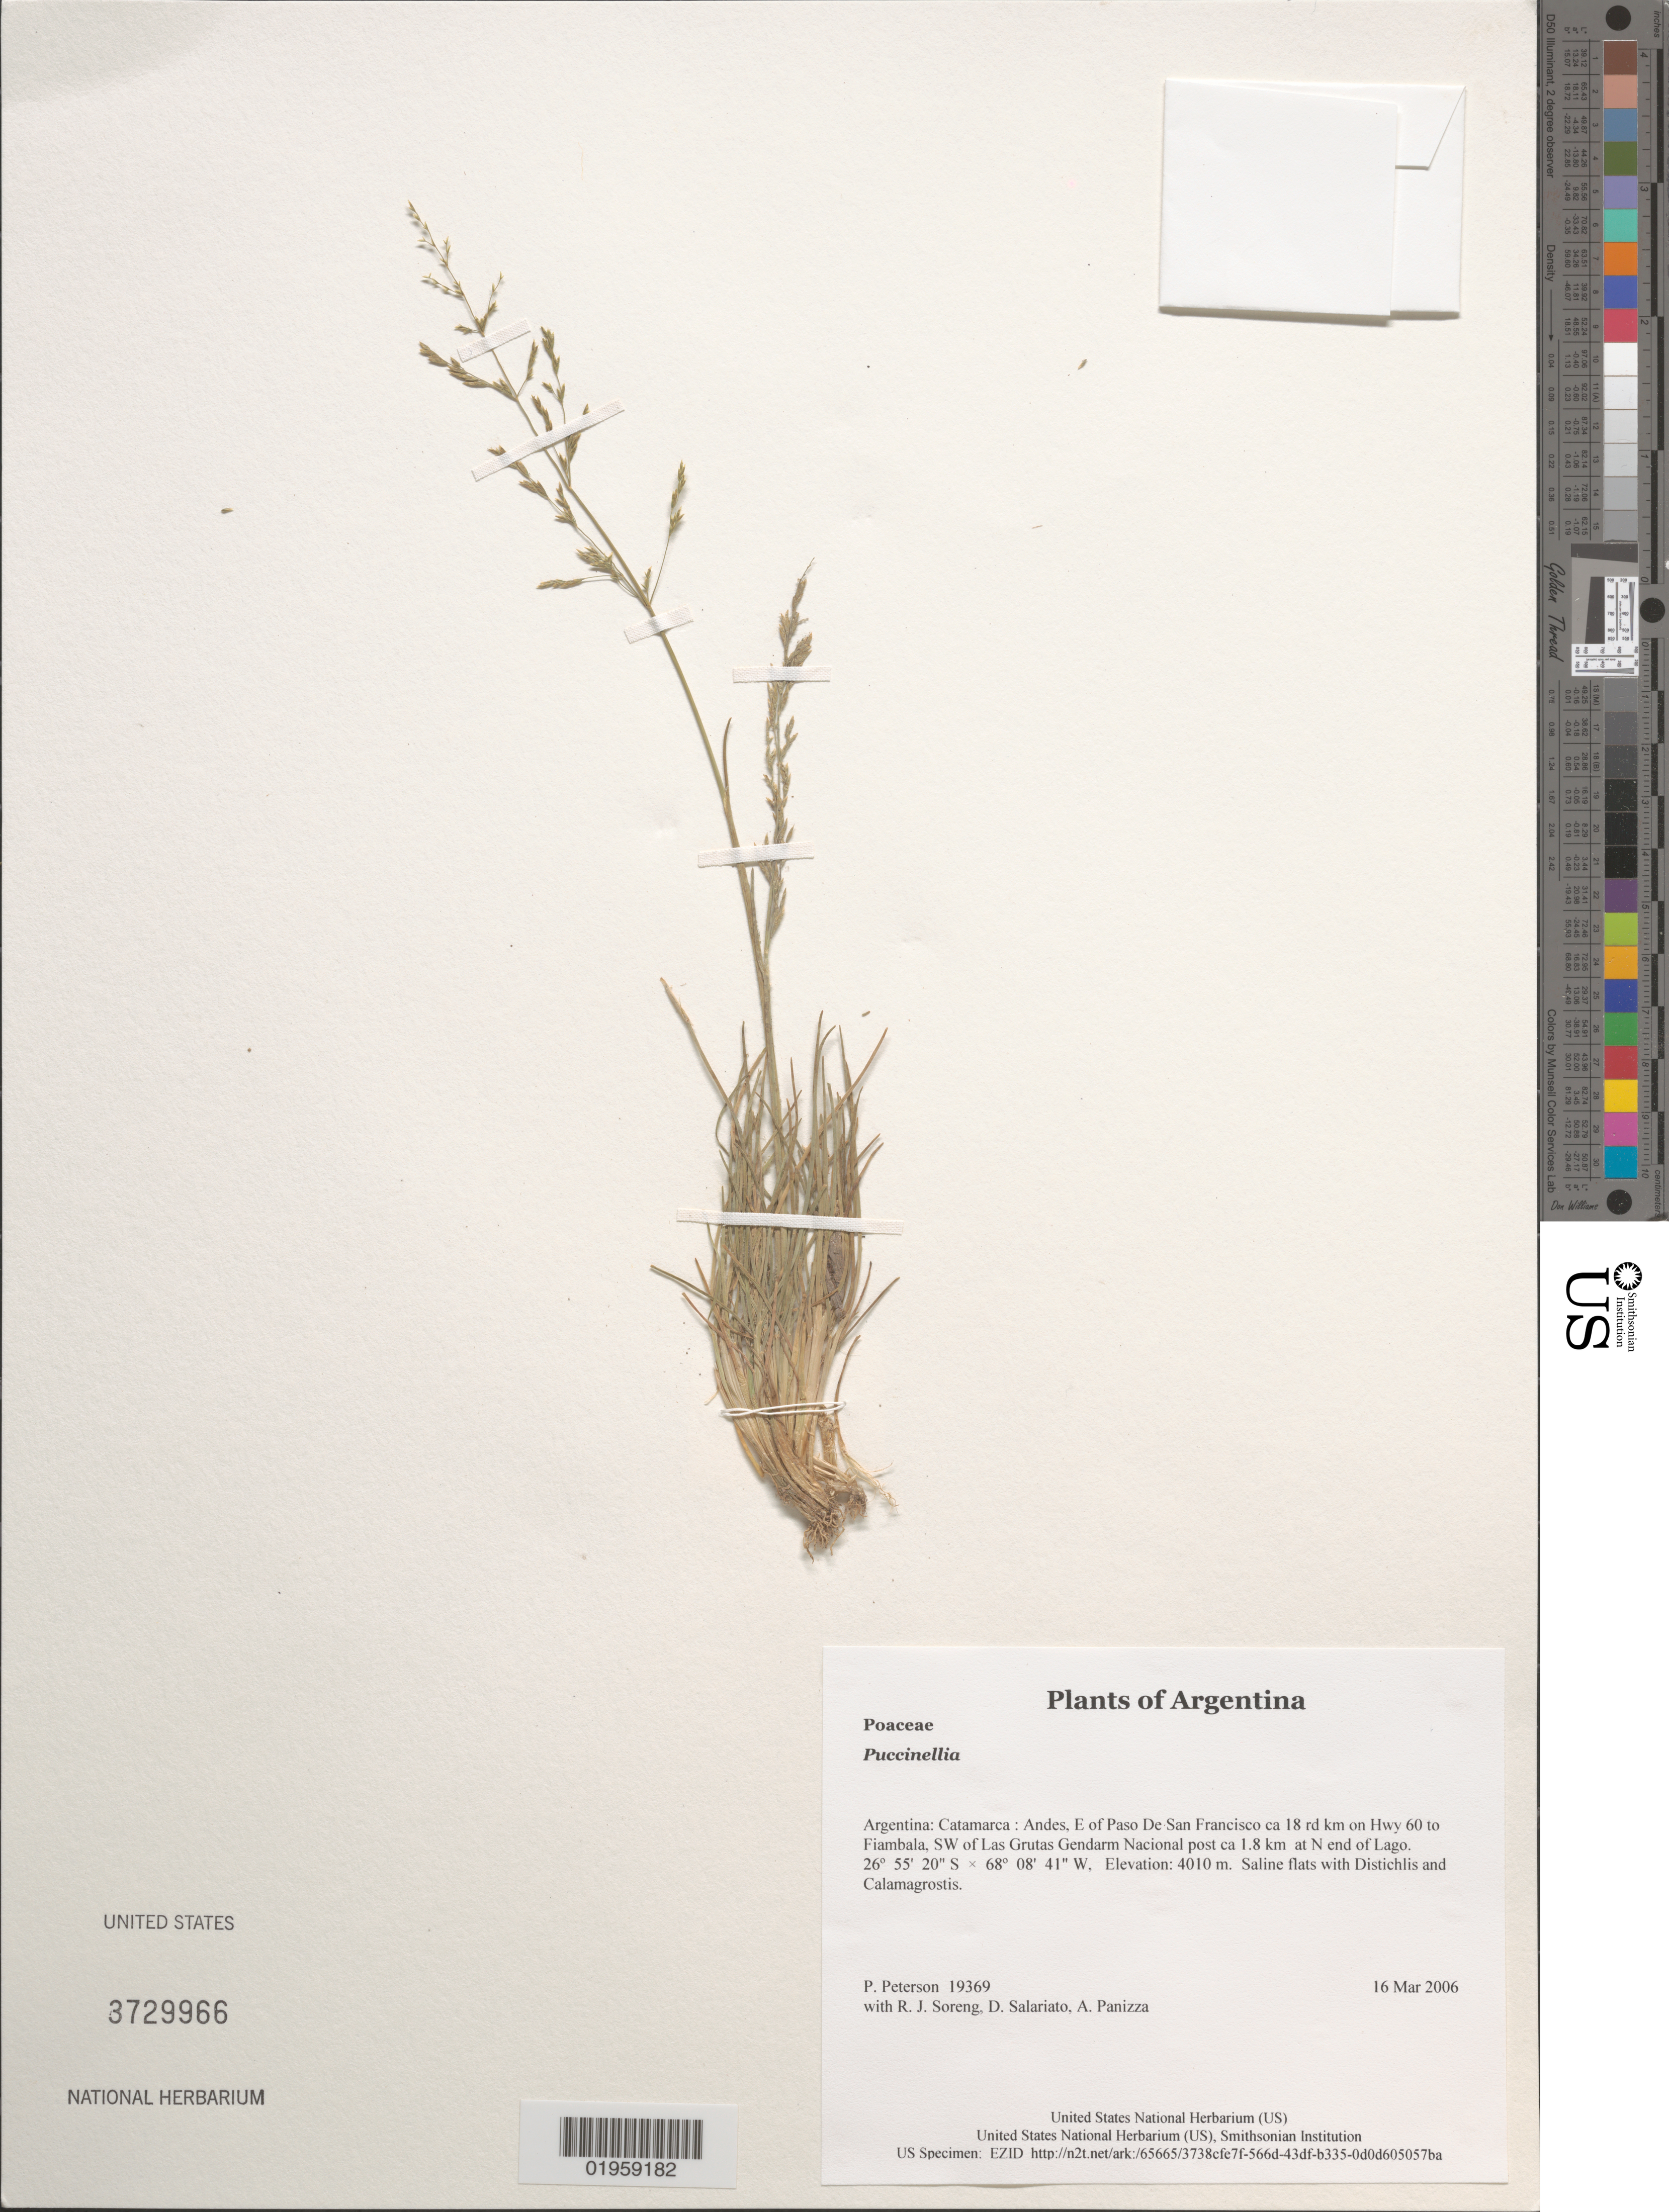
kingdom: Plantae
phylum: Tracheophyta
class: Liliopsida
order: Poales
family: Poaceae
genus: Puccinellia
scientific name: Puccinellia sp.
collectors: P. M. Peterson, R. J. Soreng, D. Salariato & A. Panizza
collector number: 19369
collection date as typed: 16 Mar 2006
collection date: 2006-03-16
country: Argentina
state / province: Catamarca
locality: Andes, E of Paso De San Francisco ca 18 rd km on Hwy 60 to Fiambala, SW of Las Grutas Gendarm Nacional post ca 1.8 km at N end of Lago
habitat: Saline flats with Distichlis and Calamagrostis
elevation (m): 4010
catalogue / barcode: US 3729966